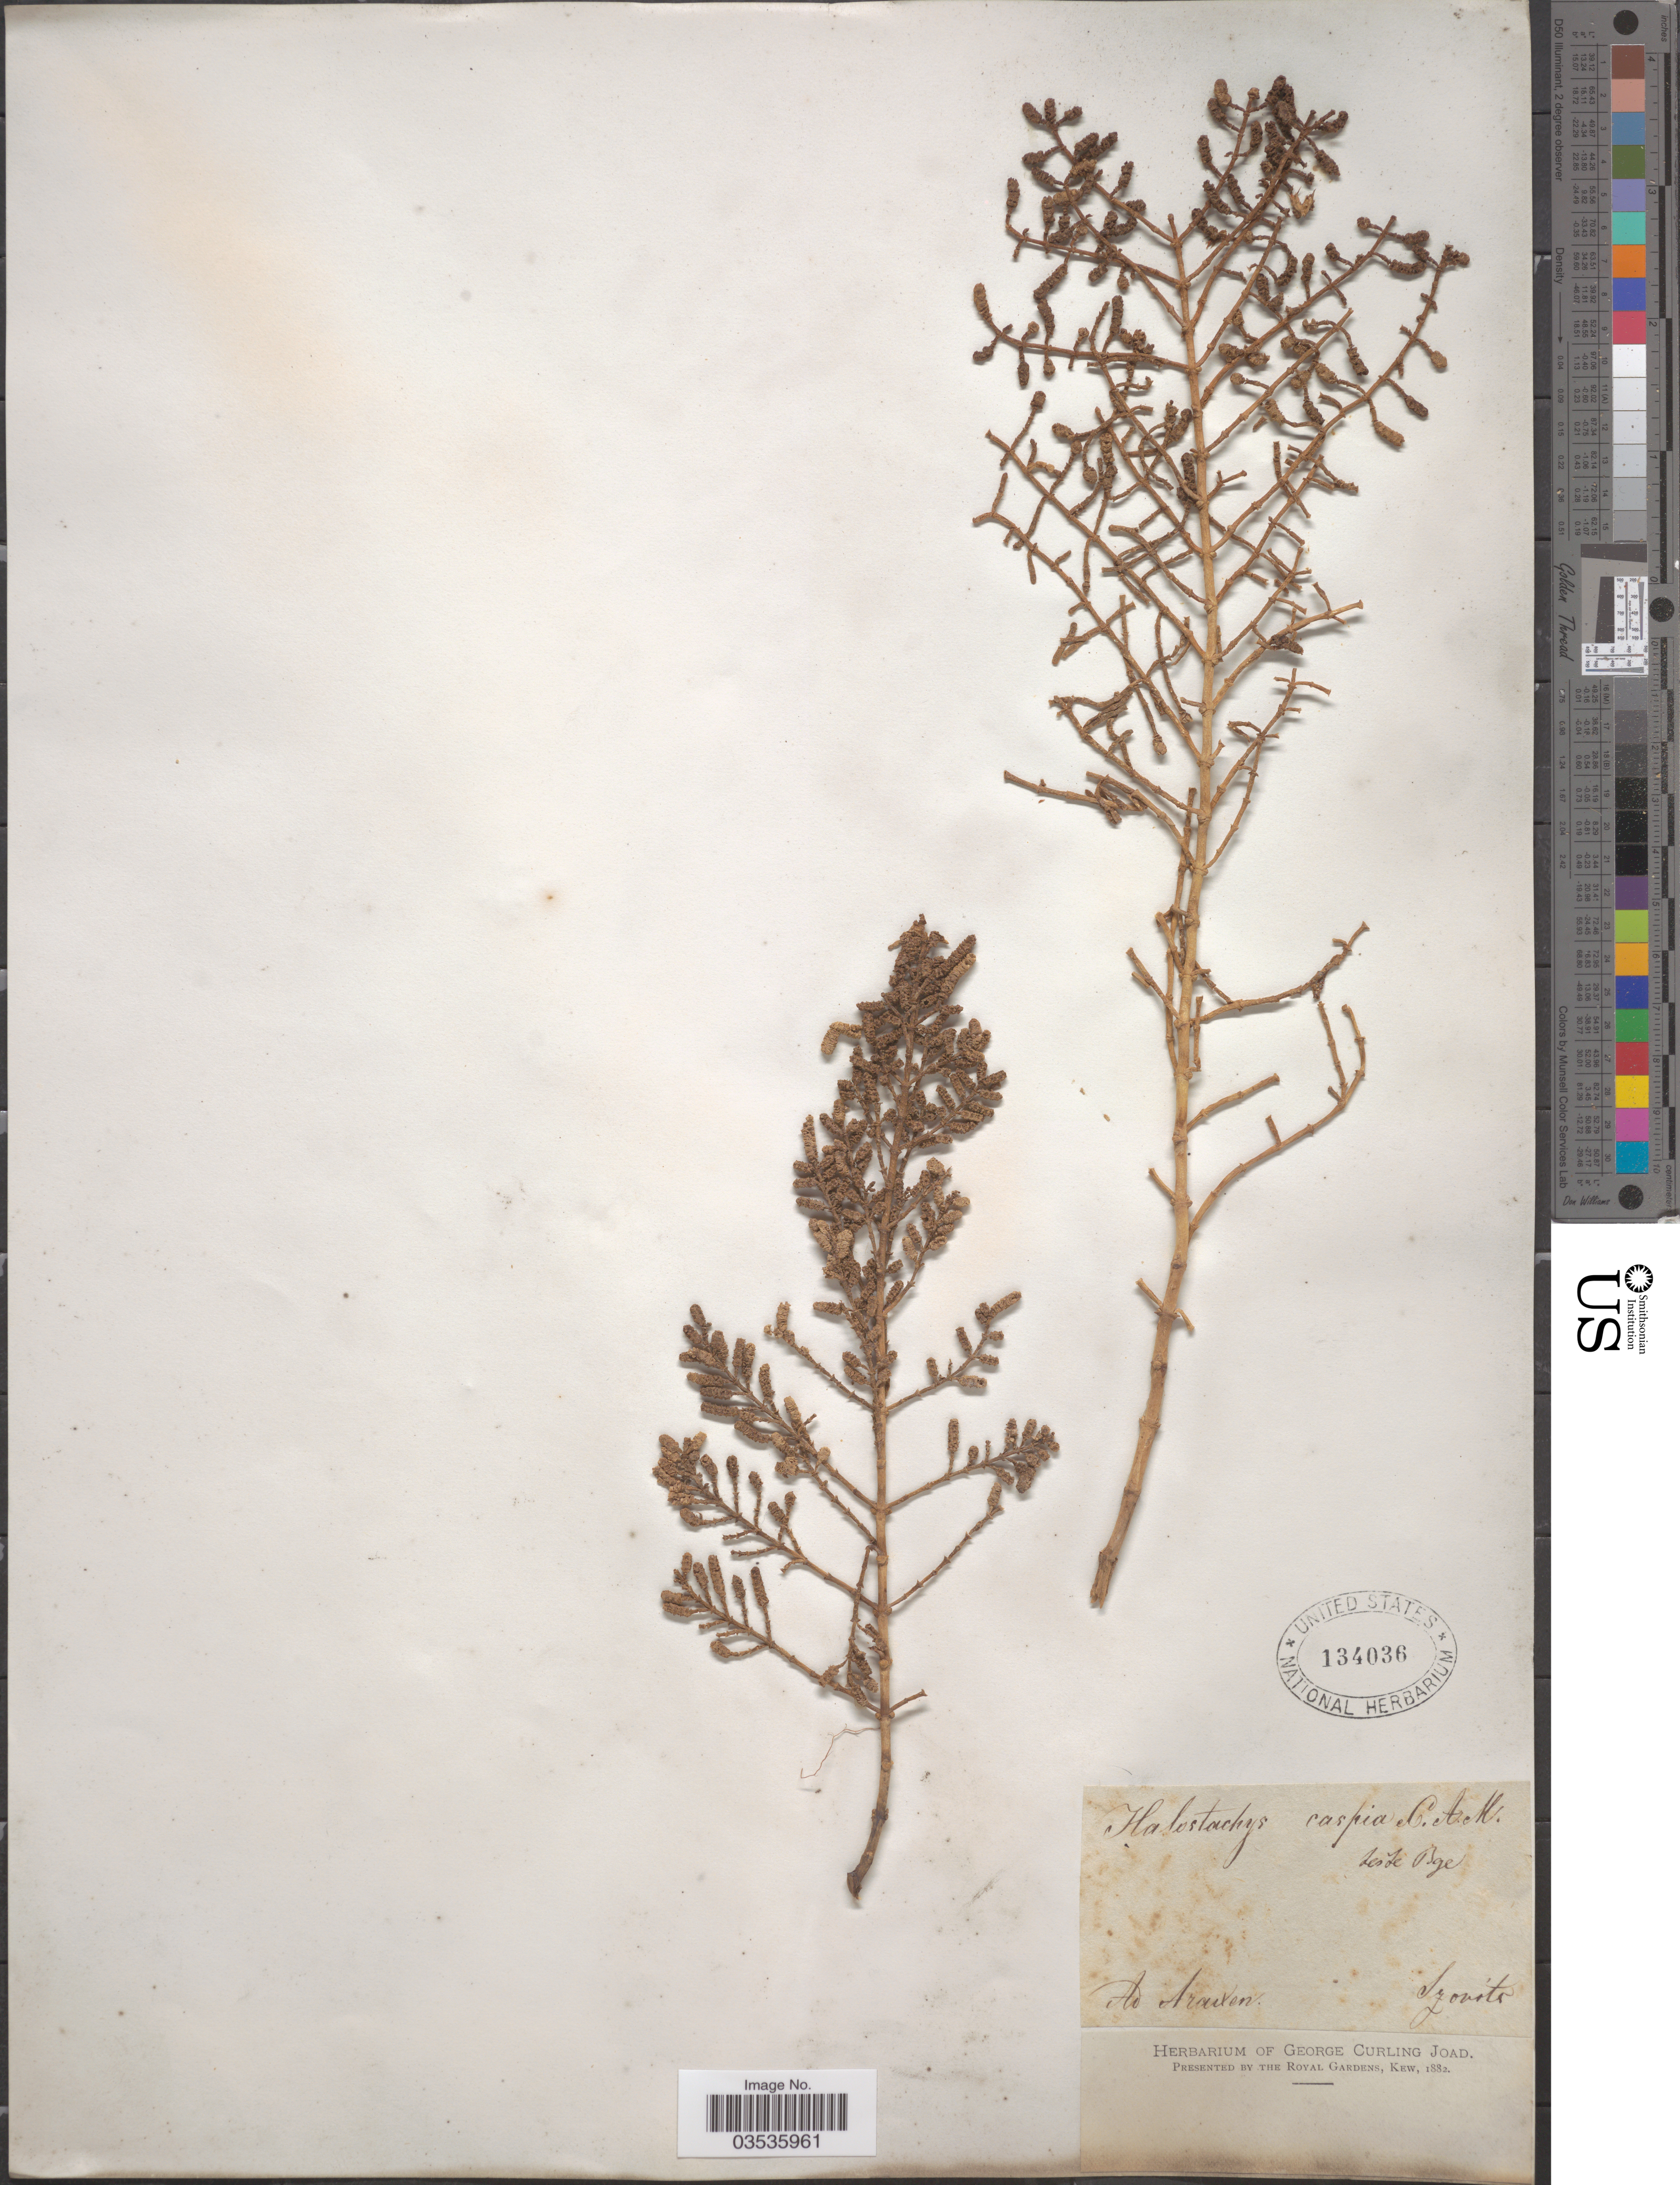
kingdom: Plantae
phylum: Tracheophyta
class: Magnoliopsida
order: Caryophyllales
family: Amaranthaceae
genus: Halostachys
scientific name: Halostachys caspica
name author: C.A. Mey.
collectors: Szovits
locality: Ad Araixen.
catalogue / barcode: US 134036